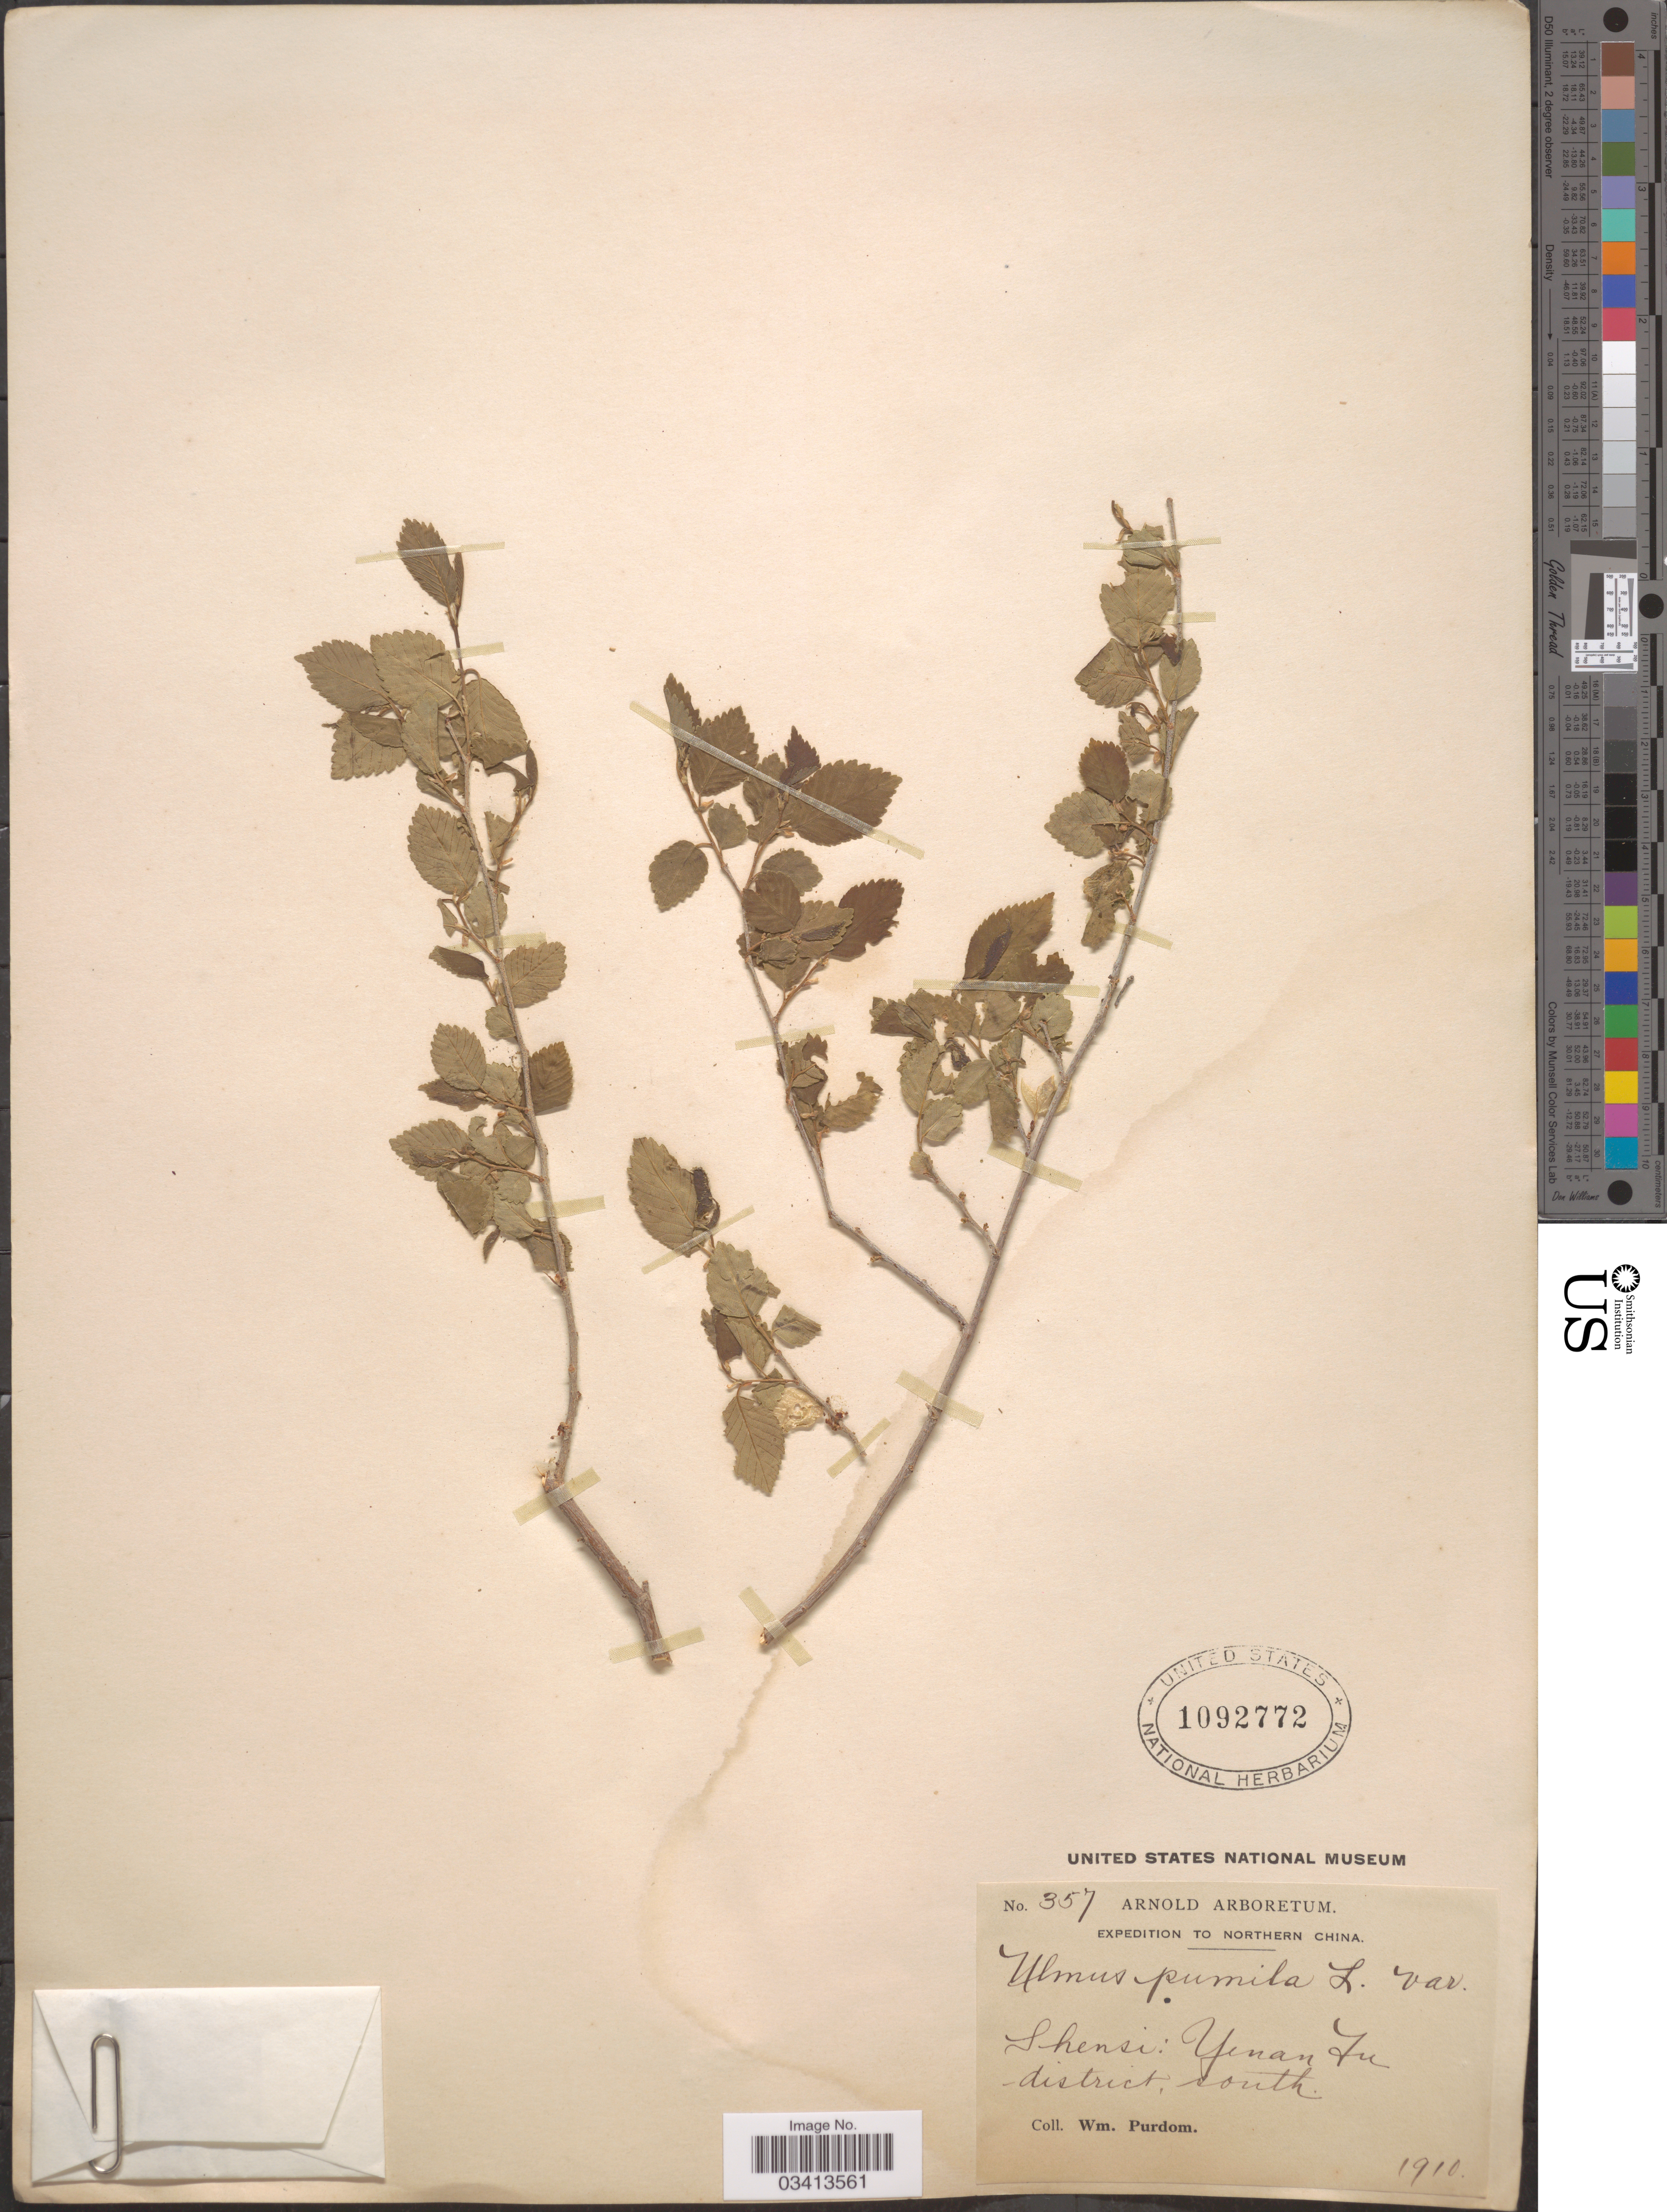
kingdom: Plantae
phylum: Tracheophyta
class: Magnoliopsida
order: Rosales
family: Ulmaceae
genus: Ulmus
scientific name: Ulmus pumila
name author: L.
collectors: W. Purdom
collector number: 357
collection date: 1910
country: China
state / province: Shaanxi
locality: Northern China. Shensi: Yenan Fu district, south.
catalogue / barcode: US 1092772